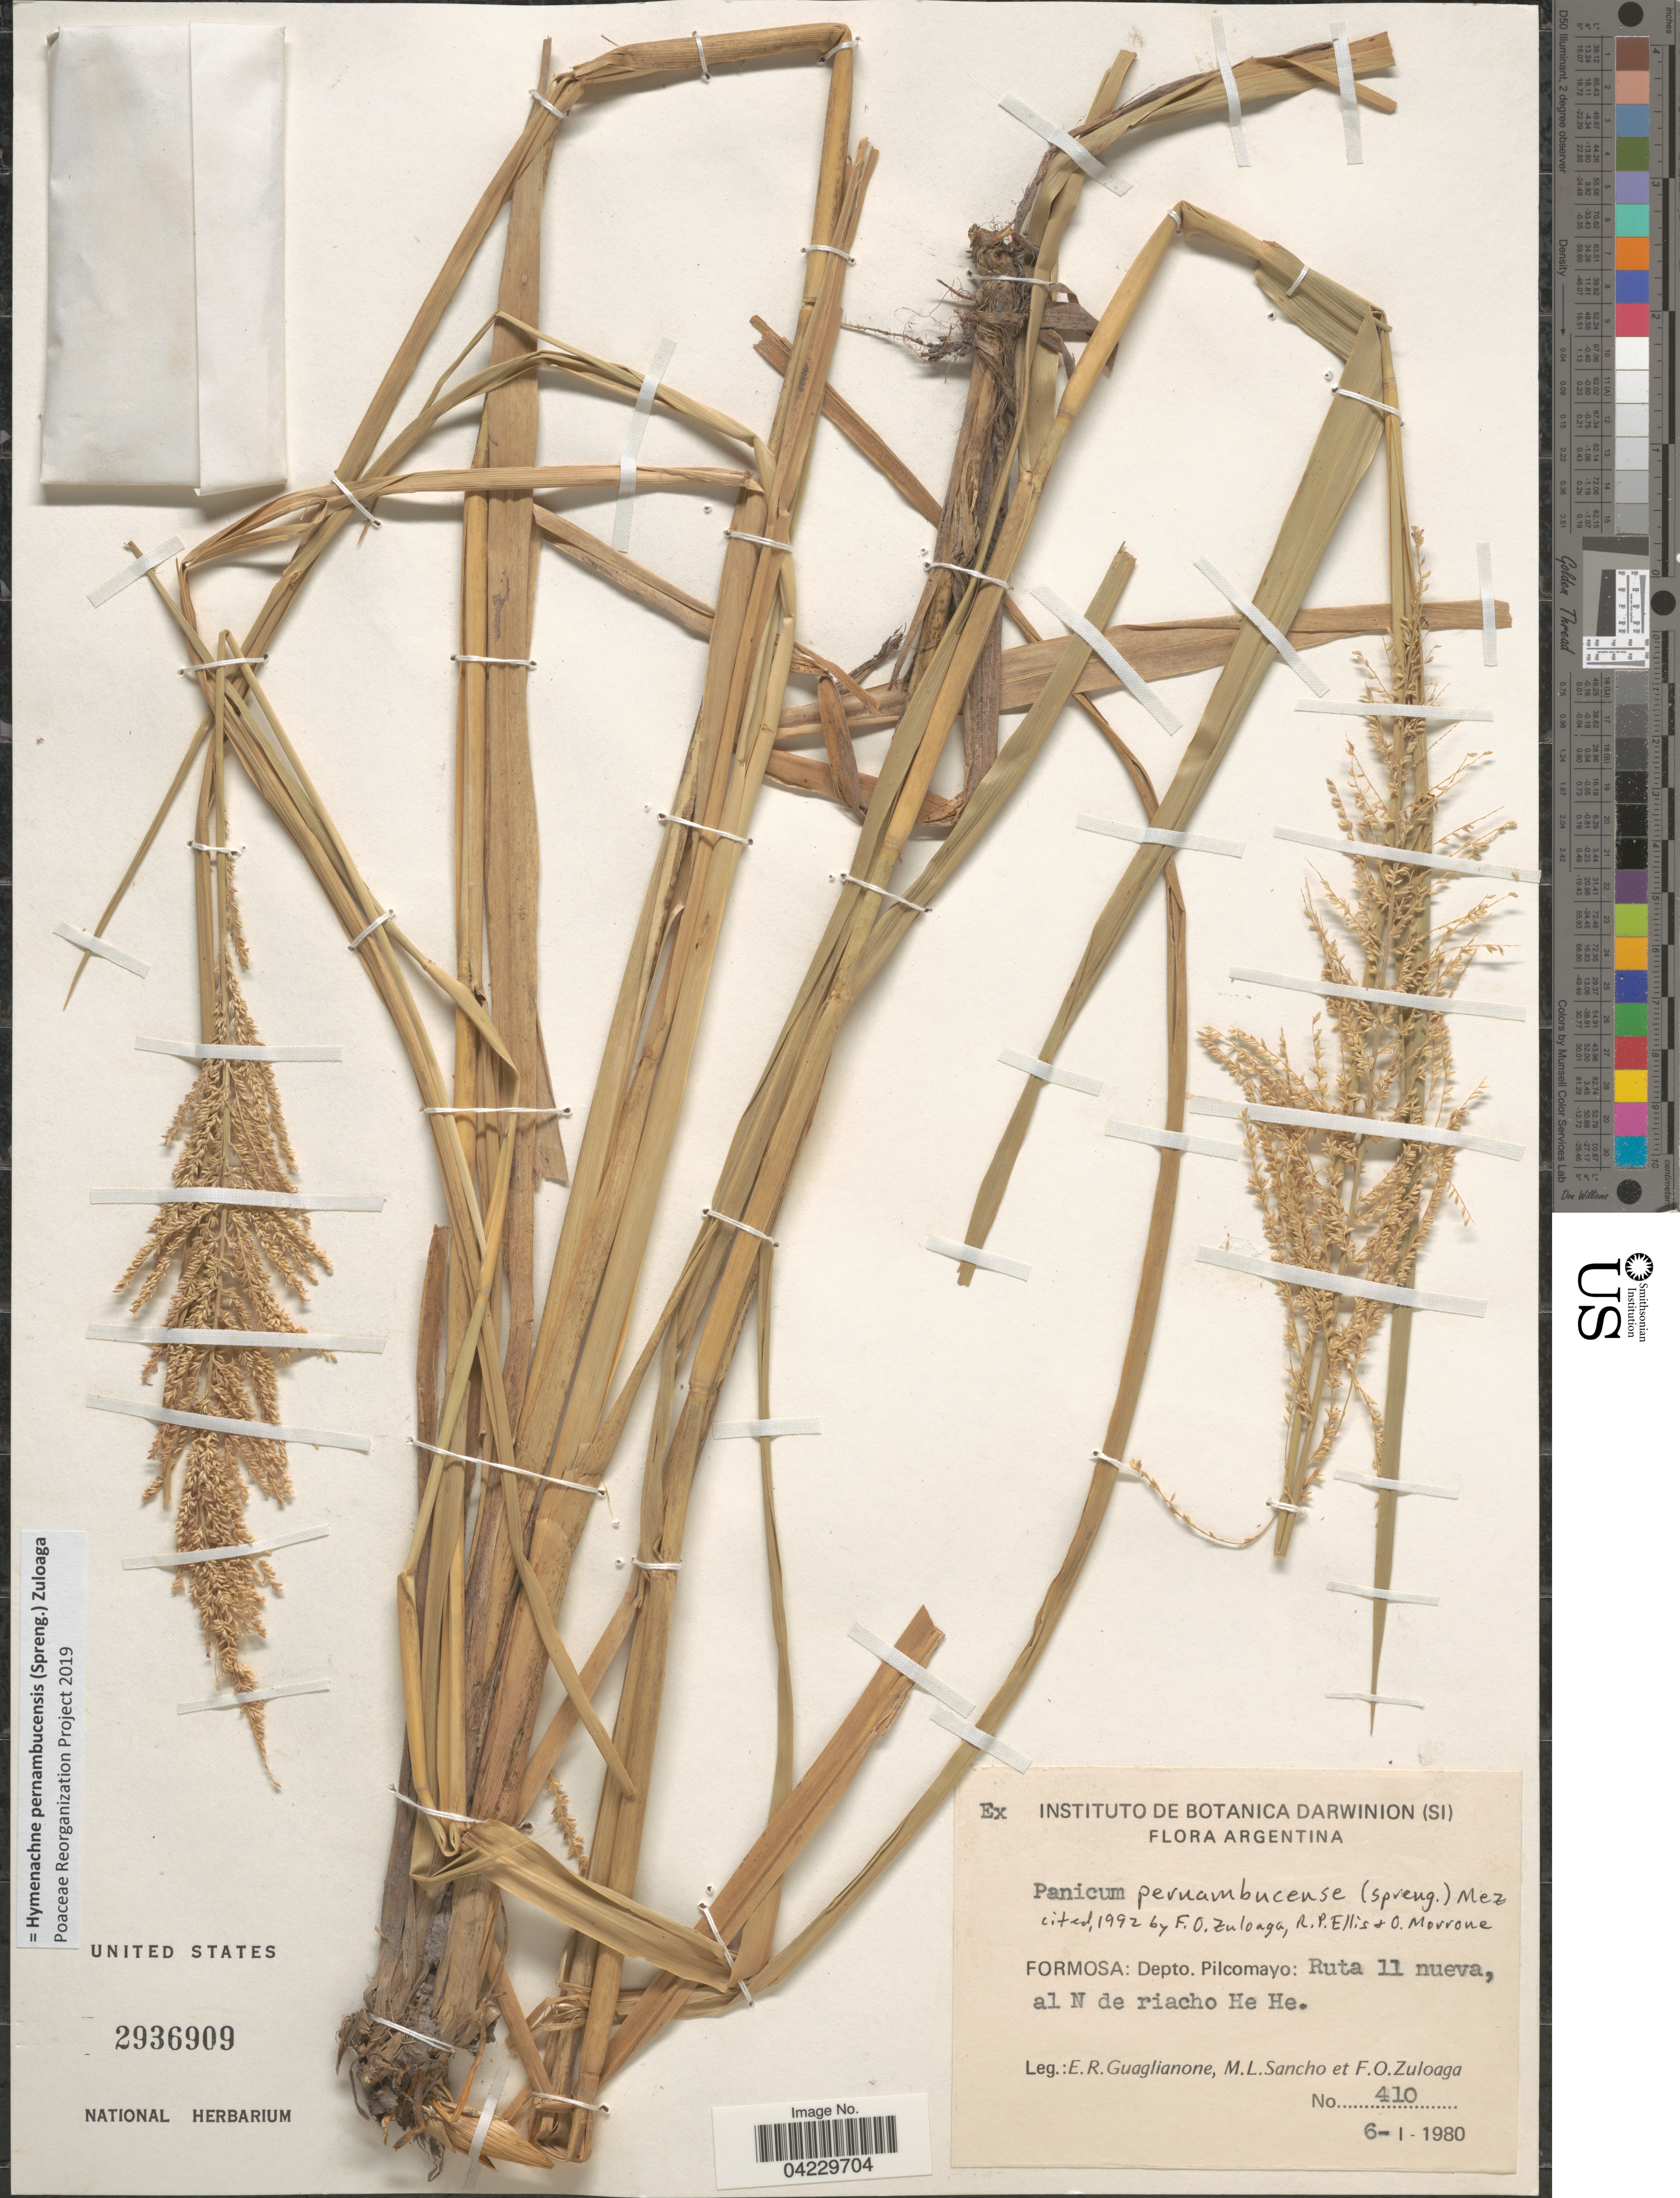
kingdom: Plantae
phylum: Tracheophyta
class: Liliopsida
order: Poales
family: Poaceae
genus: Hymenachne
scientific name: Hymenachne pernambucensis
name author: (Spreng.) Zuloaga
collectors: E. R. Guaglianone, M. L. Sancho & F. O. Zuloaga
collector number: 410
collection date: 1980-01-06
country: Argentina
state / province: Formosa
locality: Depto. Pilcomayo: Ruta 11 nueva, al N de riacho He He.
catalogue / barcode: US 2936909